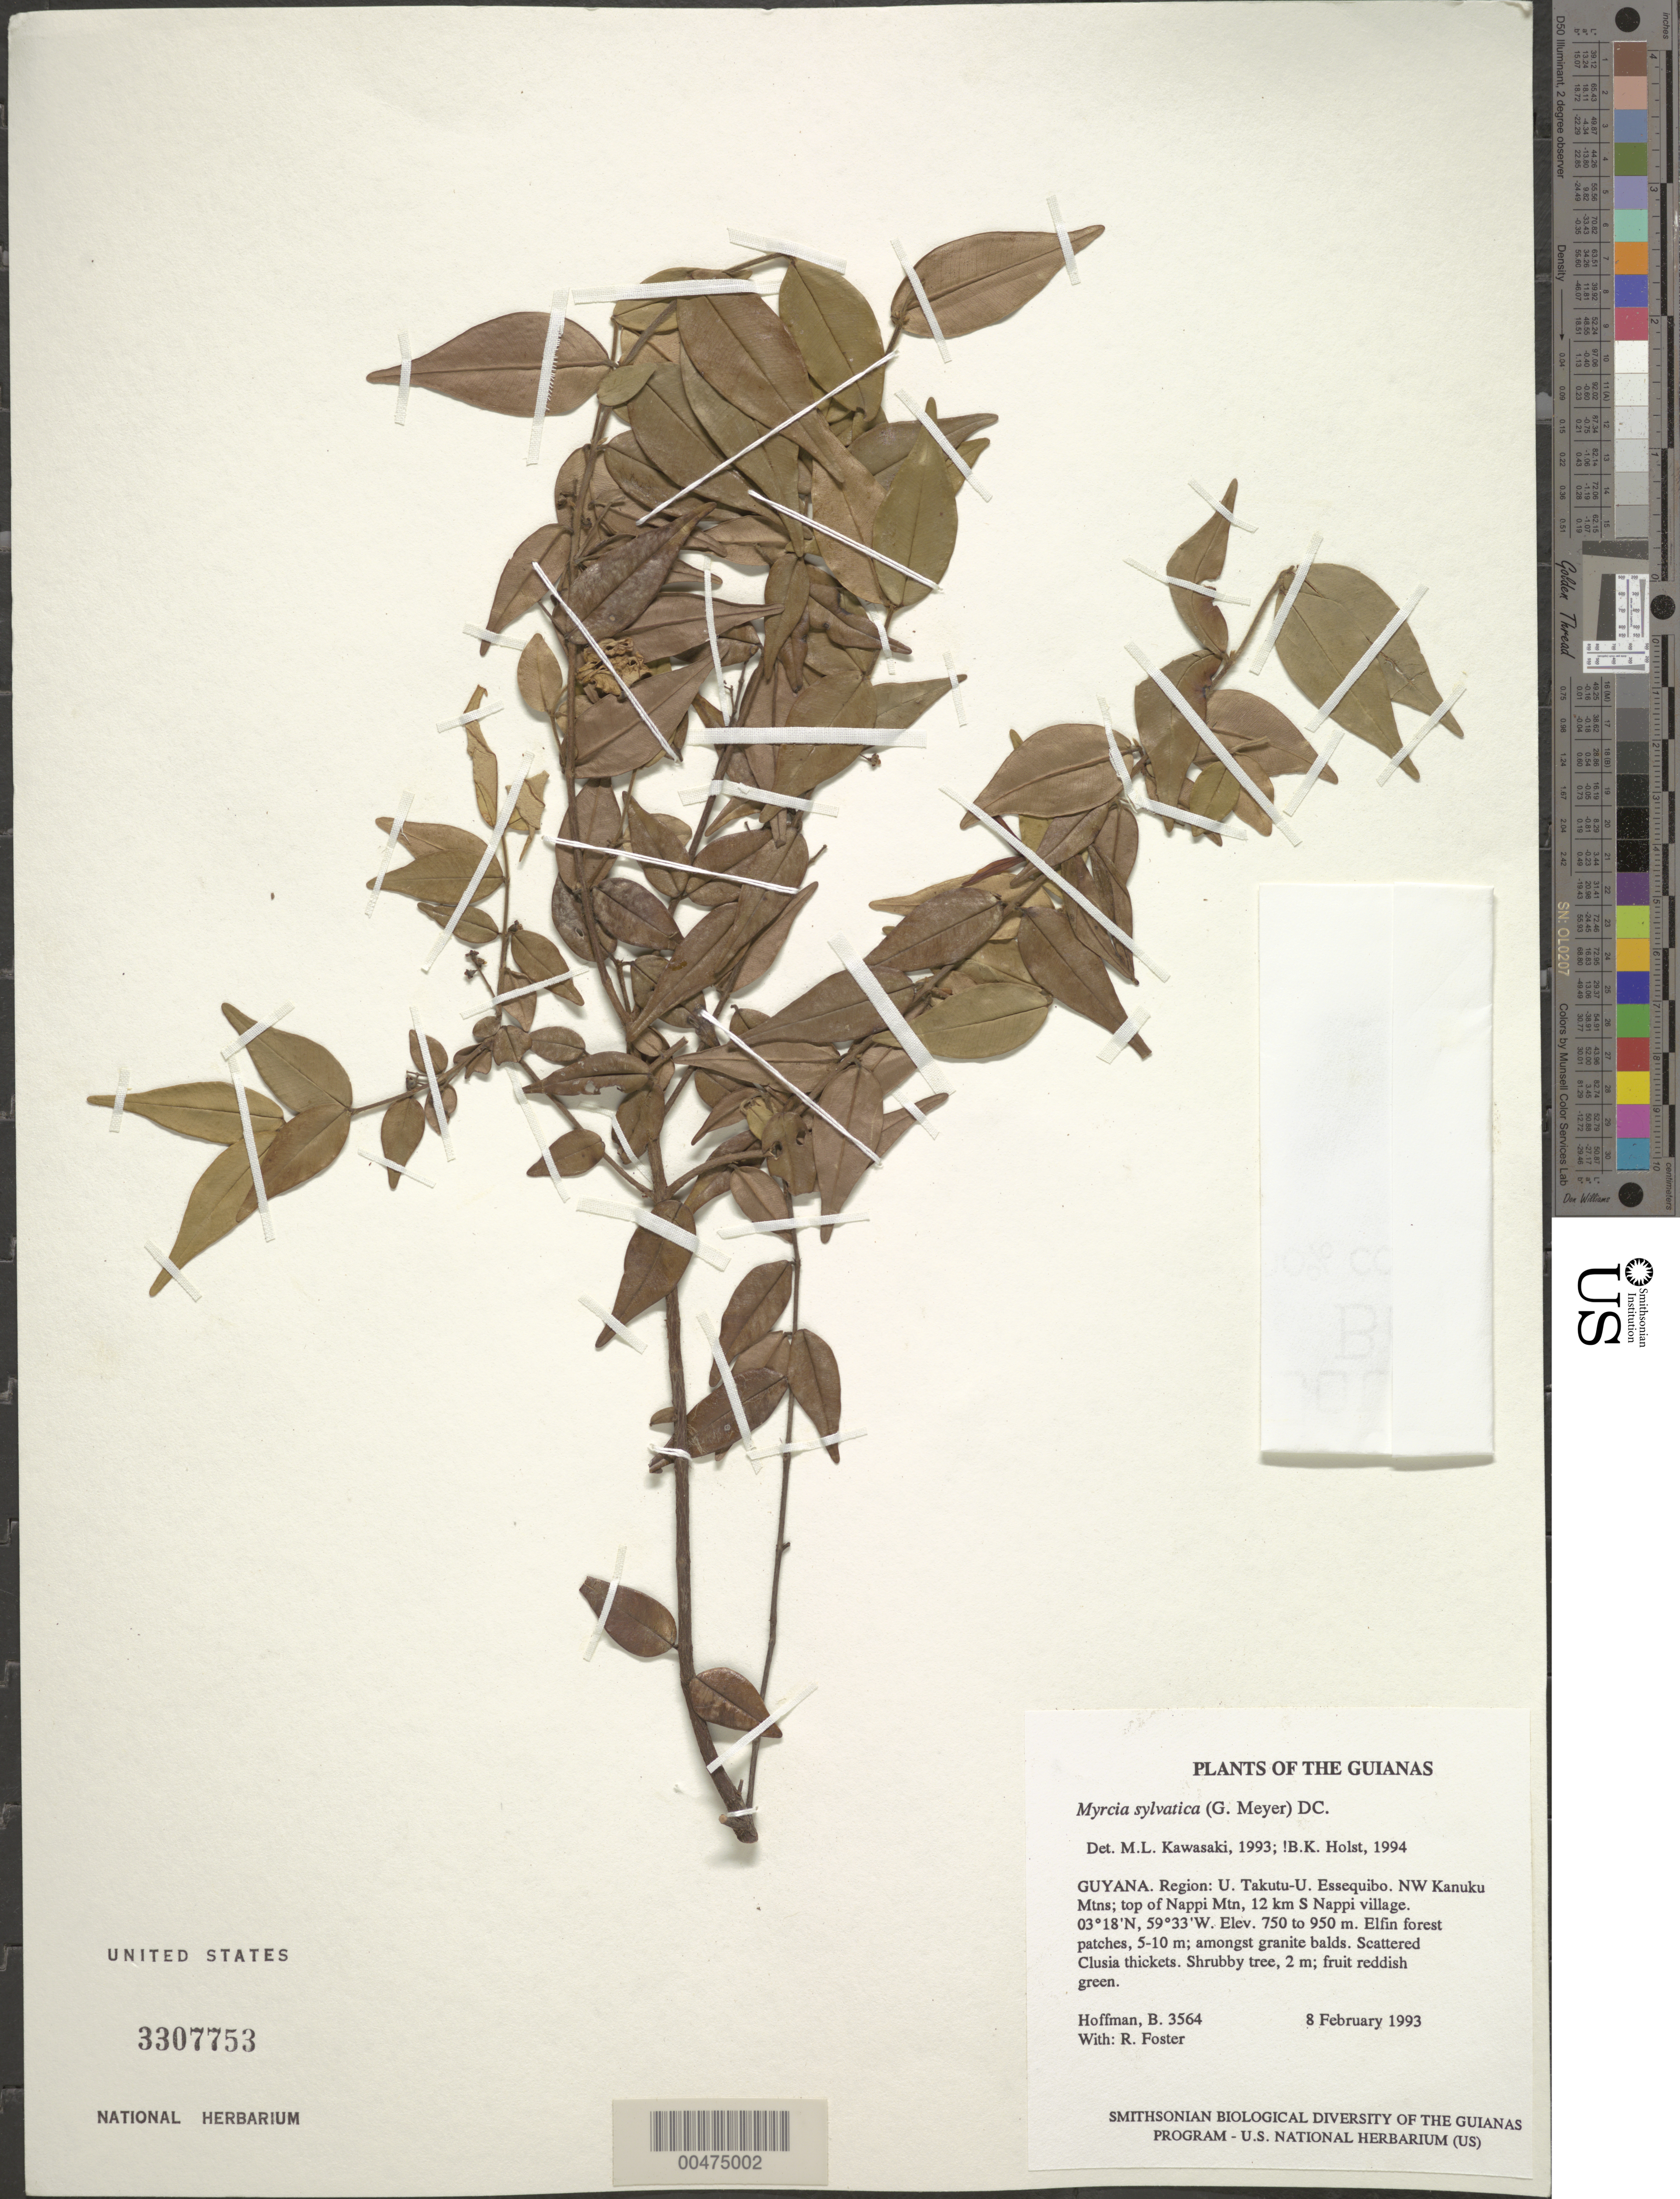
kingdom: Plantae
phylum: Tracheophyta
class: Magnoliopsida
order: Myrtales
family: Myrtaceae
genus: Myrcia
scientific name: Myrcia sylvatica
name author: (G. Mey.) DC.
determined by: Holst, Bruce K.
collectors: B. Hoffman & R. Foster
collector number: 3564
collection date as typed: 8 February 1993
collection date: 1993-02-08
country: Guyana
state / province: U. Takutu-U. Essequibo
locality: NW Kanuku Mountains; top of Nappi Mountain, 12 km S of Nappi village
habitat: Elfin forest patches, 5-10 m; amongst granite balds. Scattered Clusia thickets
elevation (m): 750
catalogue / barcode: US 3307753